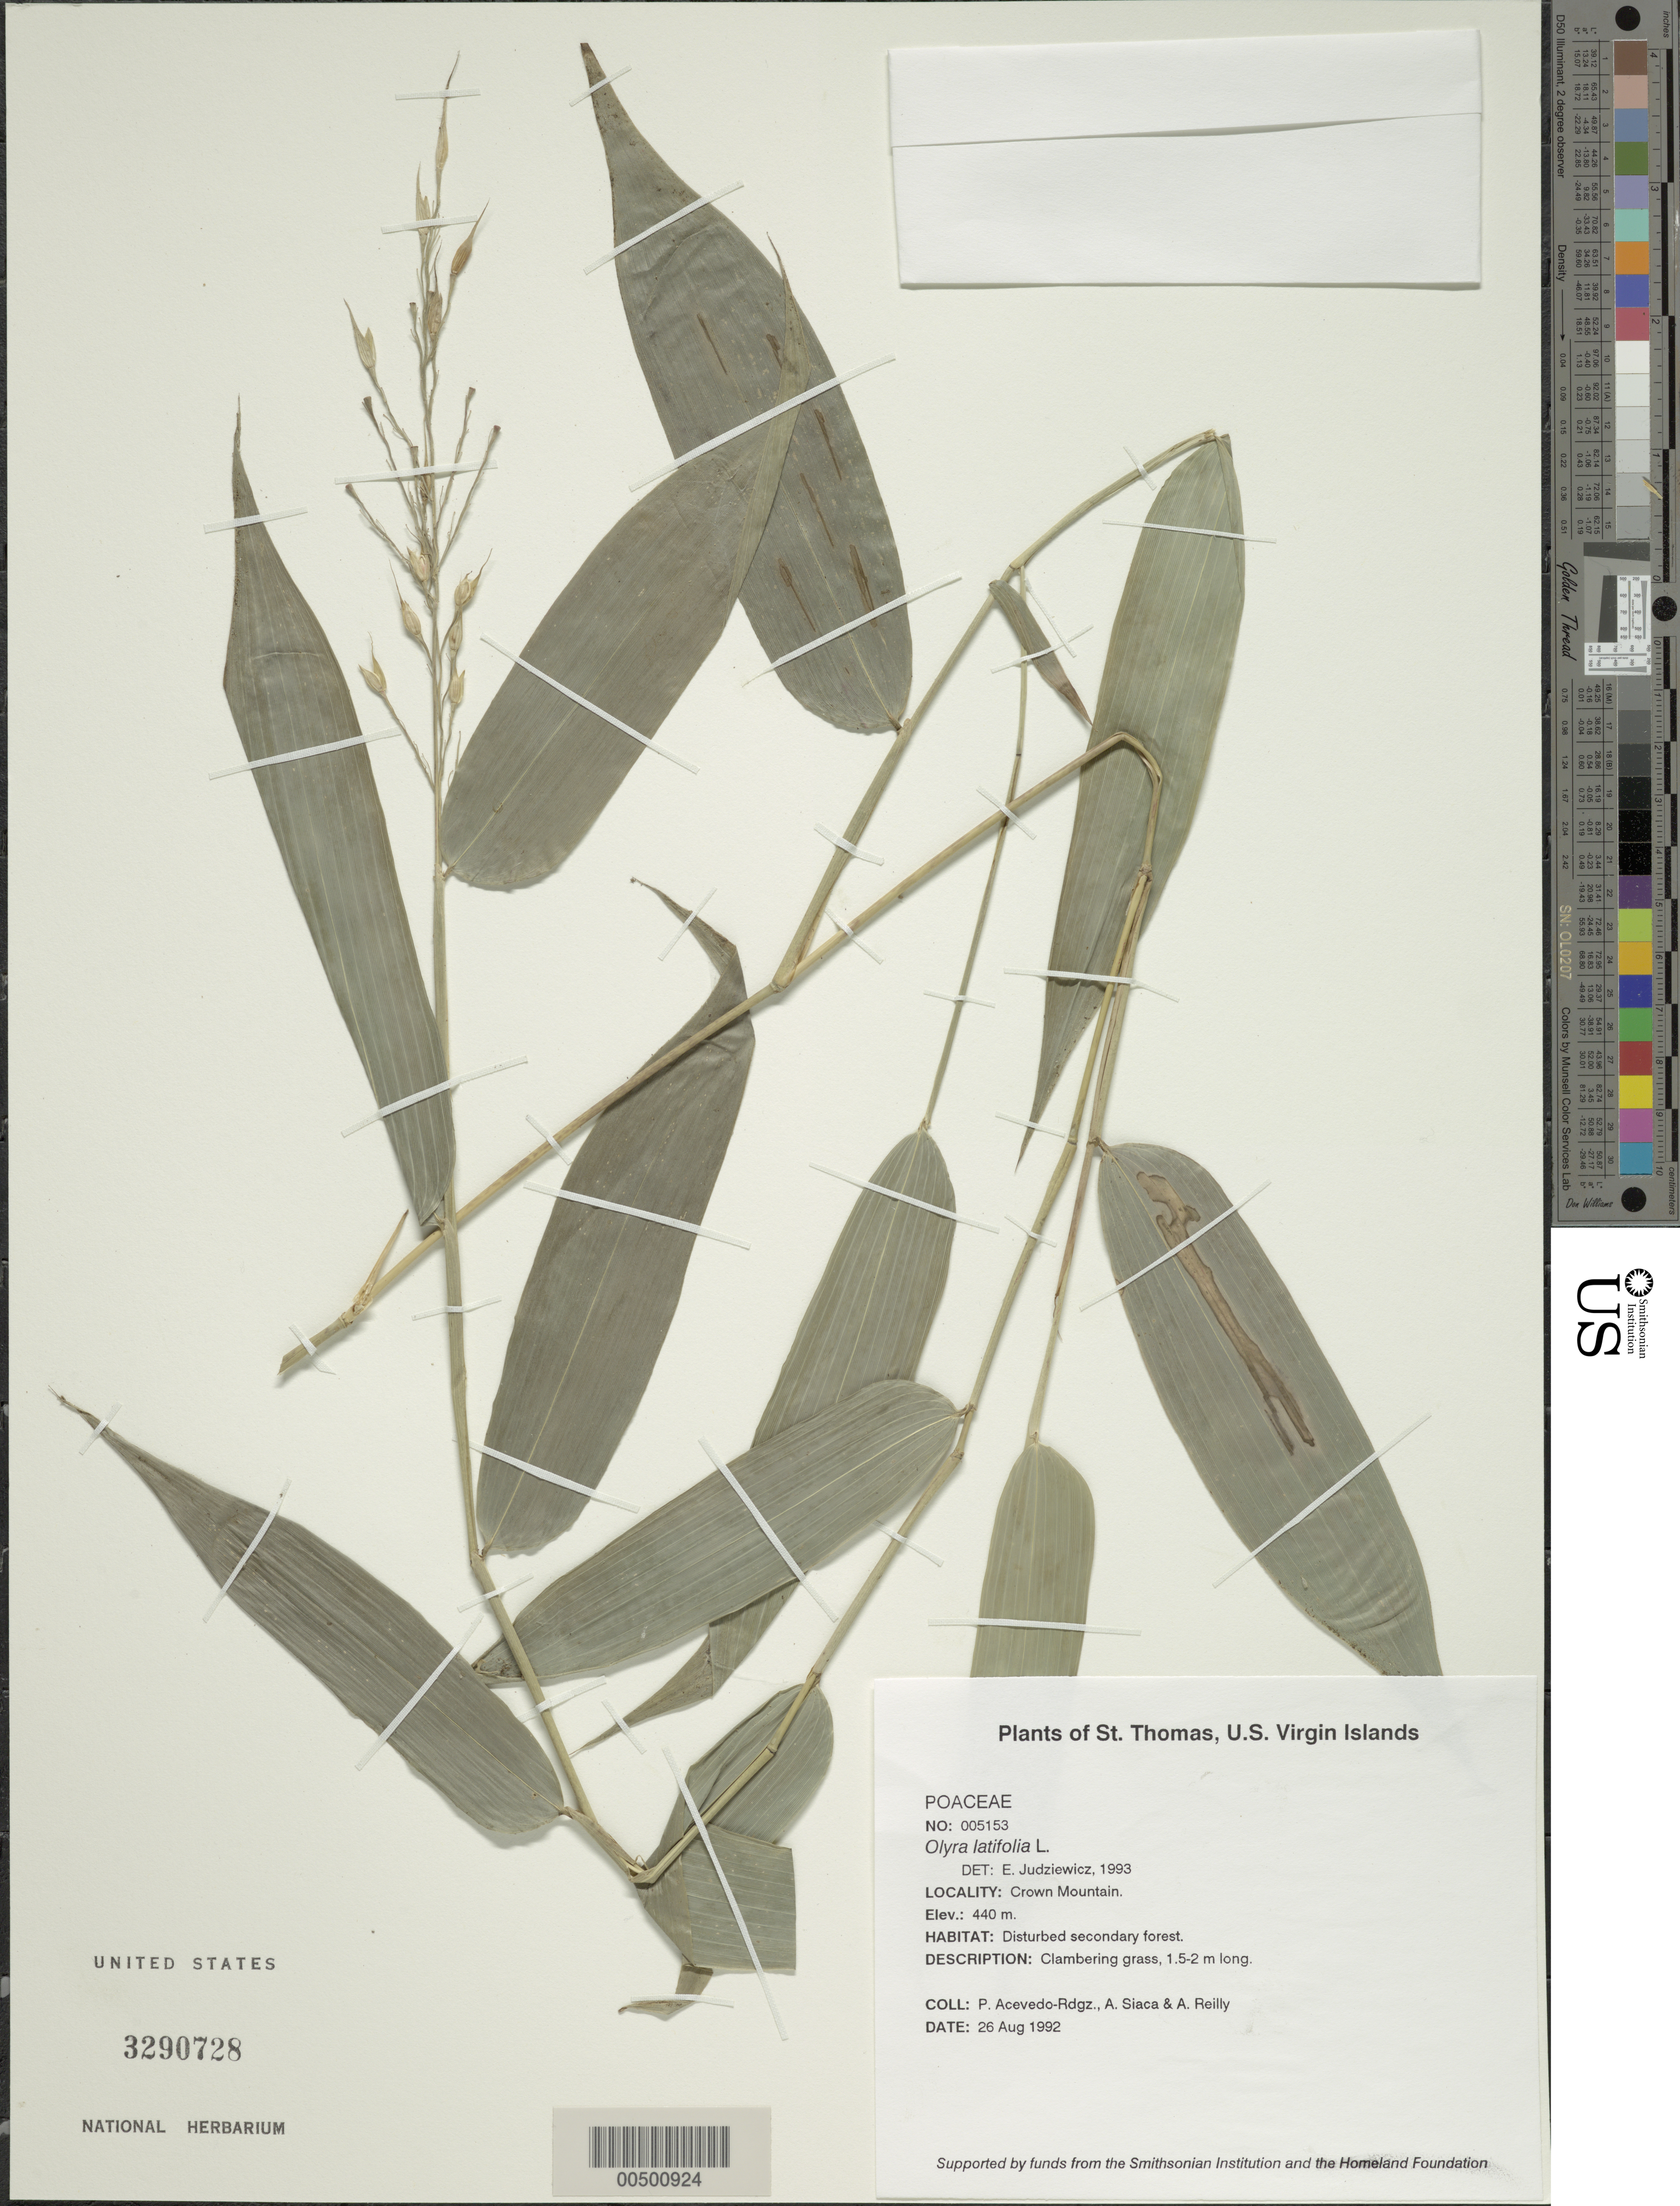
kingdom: Plantae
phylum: Tracheophyta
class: Liliopsida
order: Poales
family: Poaceae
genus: Olyra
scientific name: Olyra latifolia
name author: L.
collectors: P. Acevedo-Rodr., A. Siaca & A. Reilly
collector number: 5153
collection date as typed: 26 Aug 1992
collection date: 1992-08-26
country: U.S. Virgin Islands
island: St. John Island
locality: Crown mtn.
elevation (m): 440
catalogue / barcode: US 3290728